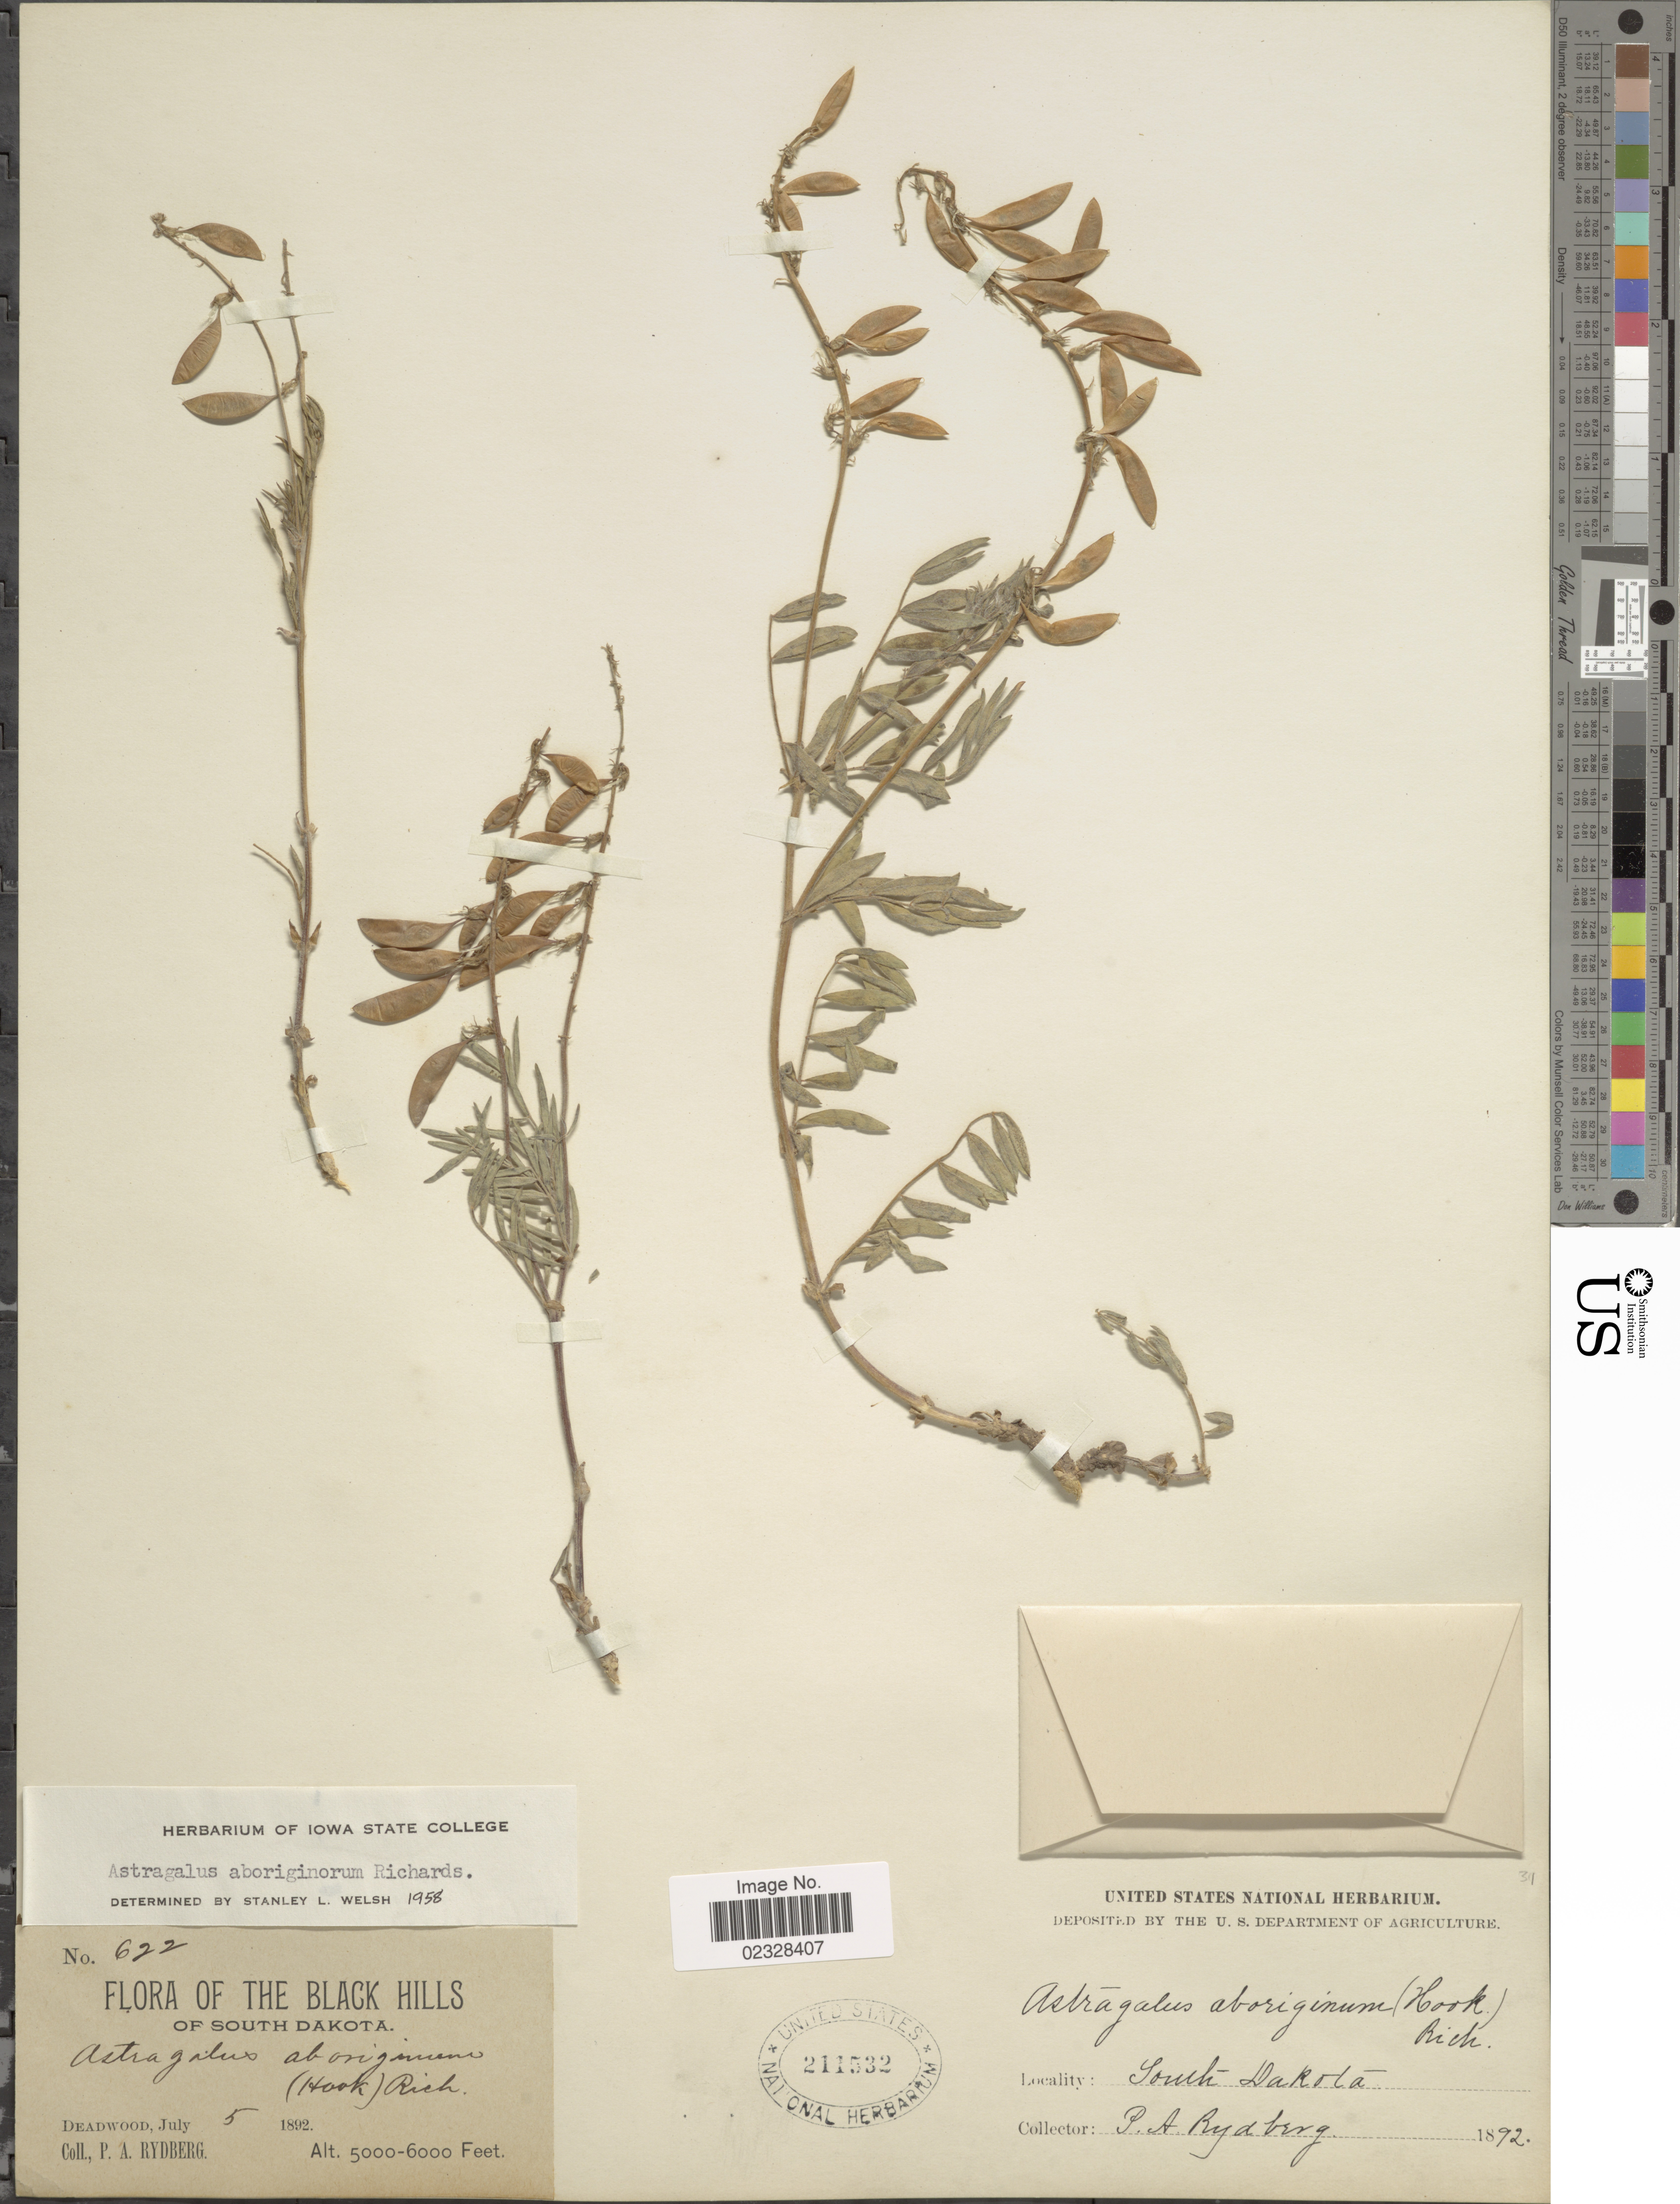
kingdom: Plantae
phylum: Tracheophyta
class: Magnoliopsida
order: Fabales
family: Fabaceae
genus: Astragalus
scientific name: Astragalus aboriginum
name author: Richardson ex Spreng.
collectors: P. A. Rydberg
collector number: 622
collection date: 1892-07-05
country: United States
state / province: South Dakota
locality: The Black Hills, Deadwood.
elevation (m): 1524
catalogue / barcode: US 211532